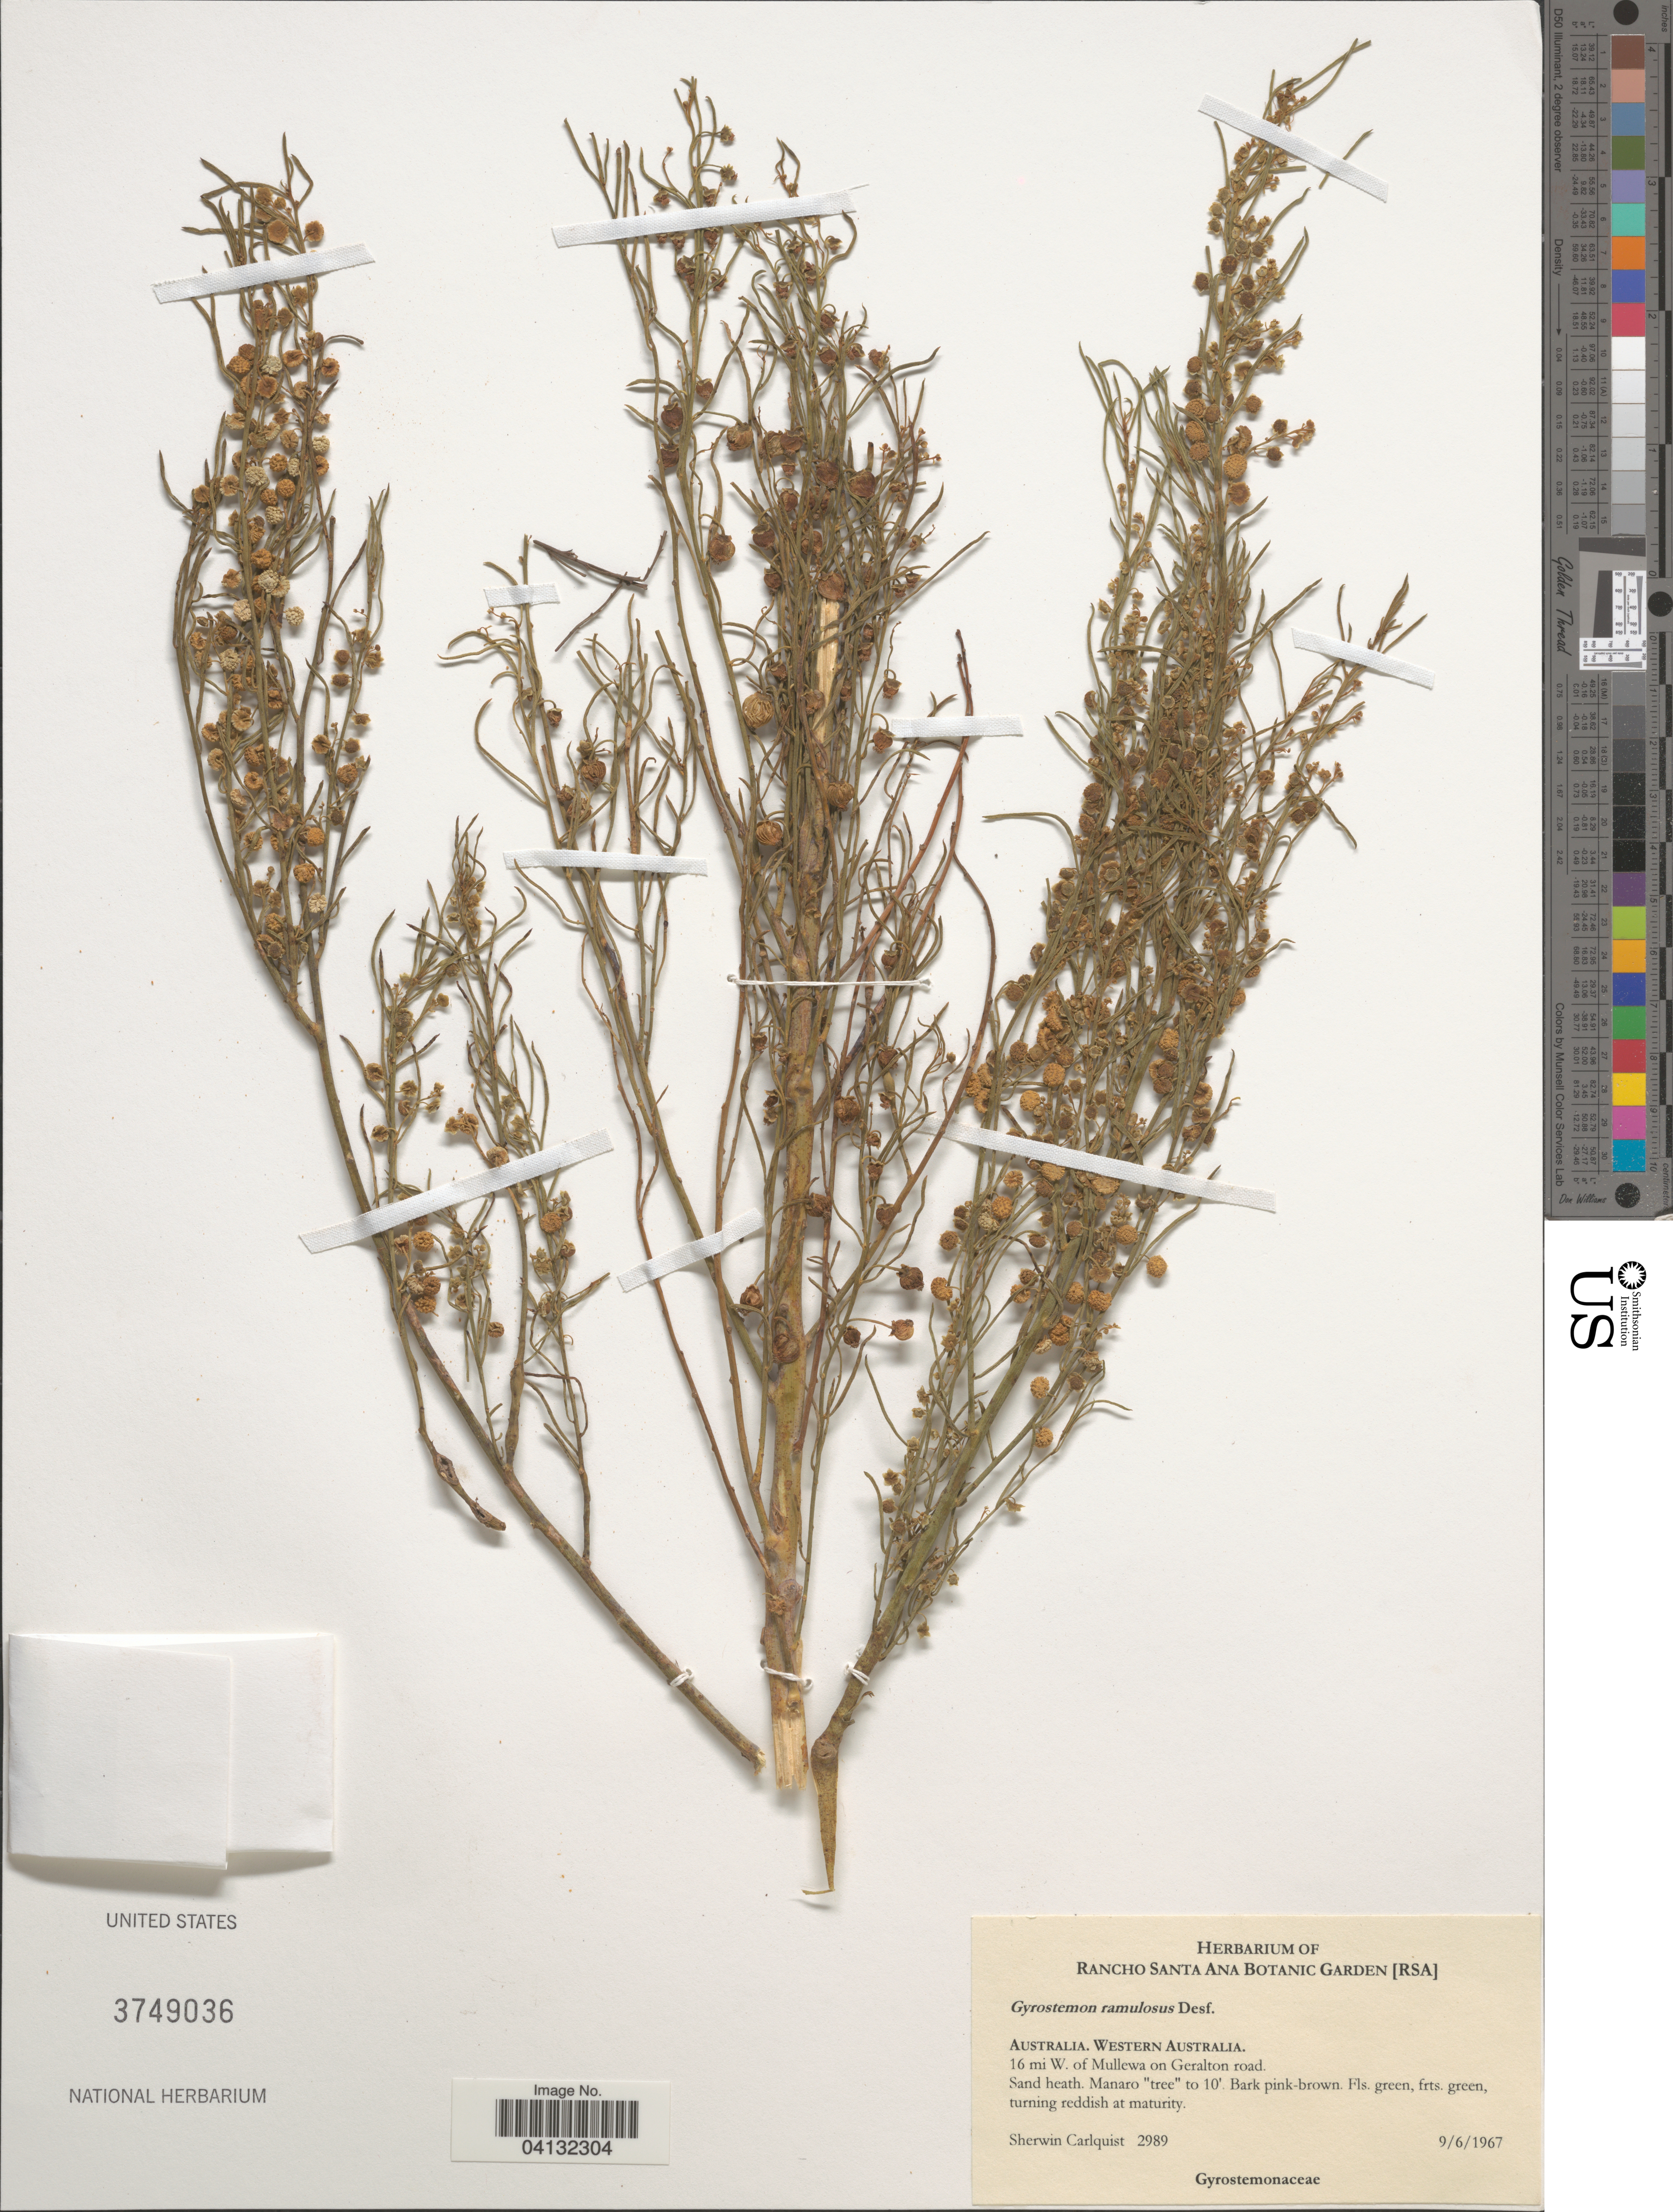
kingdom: Plantae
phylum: Tracheophyta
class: Magnoliopsida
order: Brassicales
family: Gyrostemonaceae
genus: Gyrostemon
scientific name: Gyrostemon ramulosus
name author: Desf.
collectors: S. Carlquist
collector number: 2989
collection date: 1967-09-06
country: Australia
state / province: Western Australia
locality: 16 mi W. of Mullewa on Geralton road.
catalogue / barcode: US 3749036